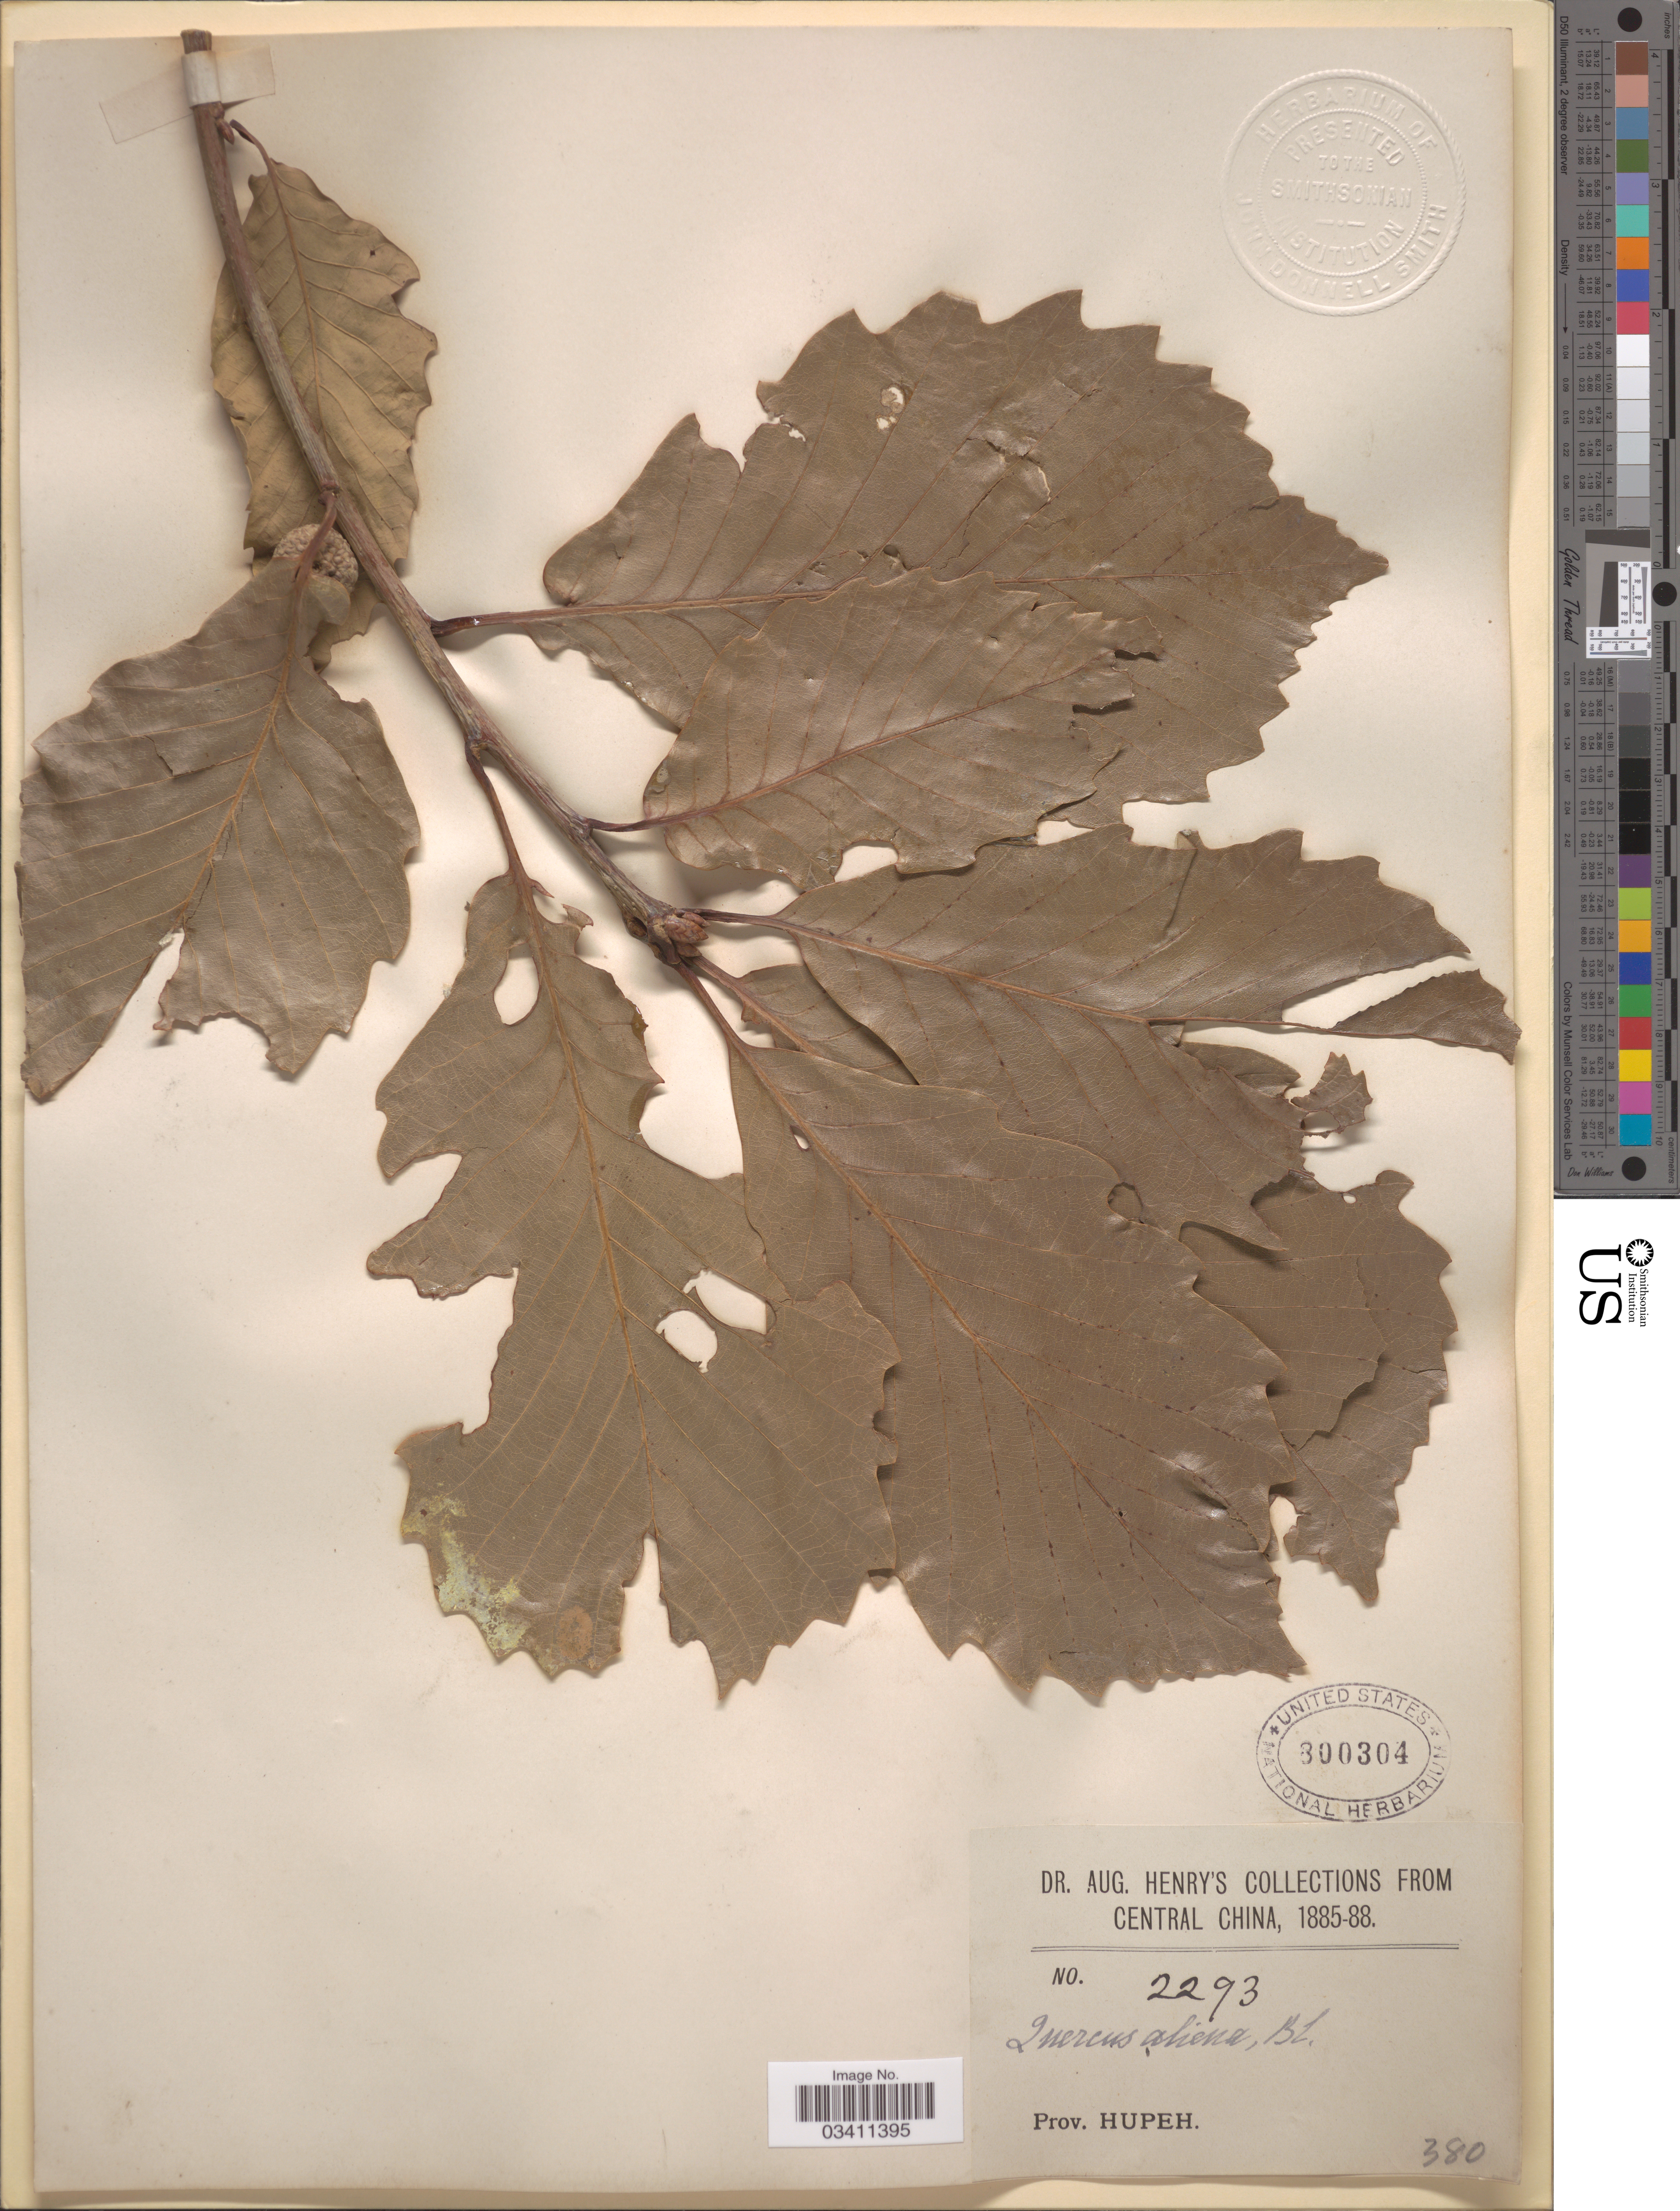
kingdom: Plantae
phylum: Tracheophyta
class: Magnoliopsida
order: Fagales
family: Fagaceae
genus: Quercus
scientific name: Quercus aliena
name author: Blume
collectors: A. Henry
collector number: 2293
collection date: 1885/1888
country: China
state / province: Hubei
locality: Central China. Prov. Hupeh.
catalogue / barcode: US 800304